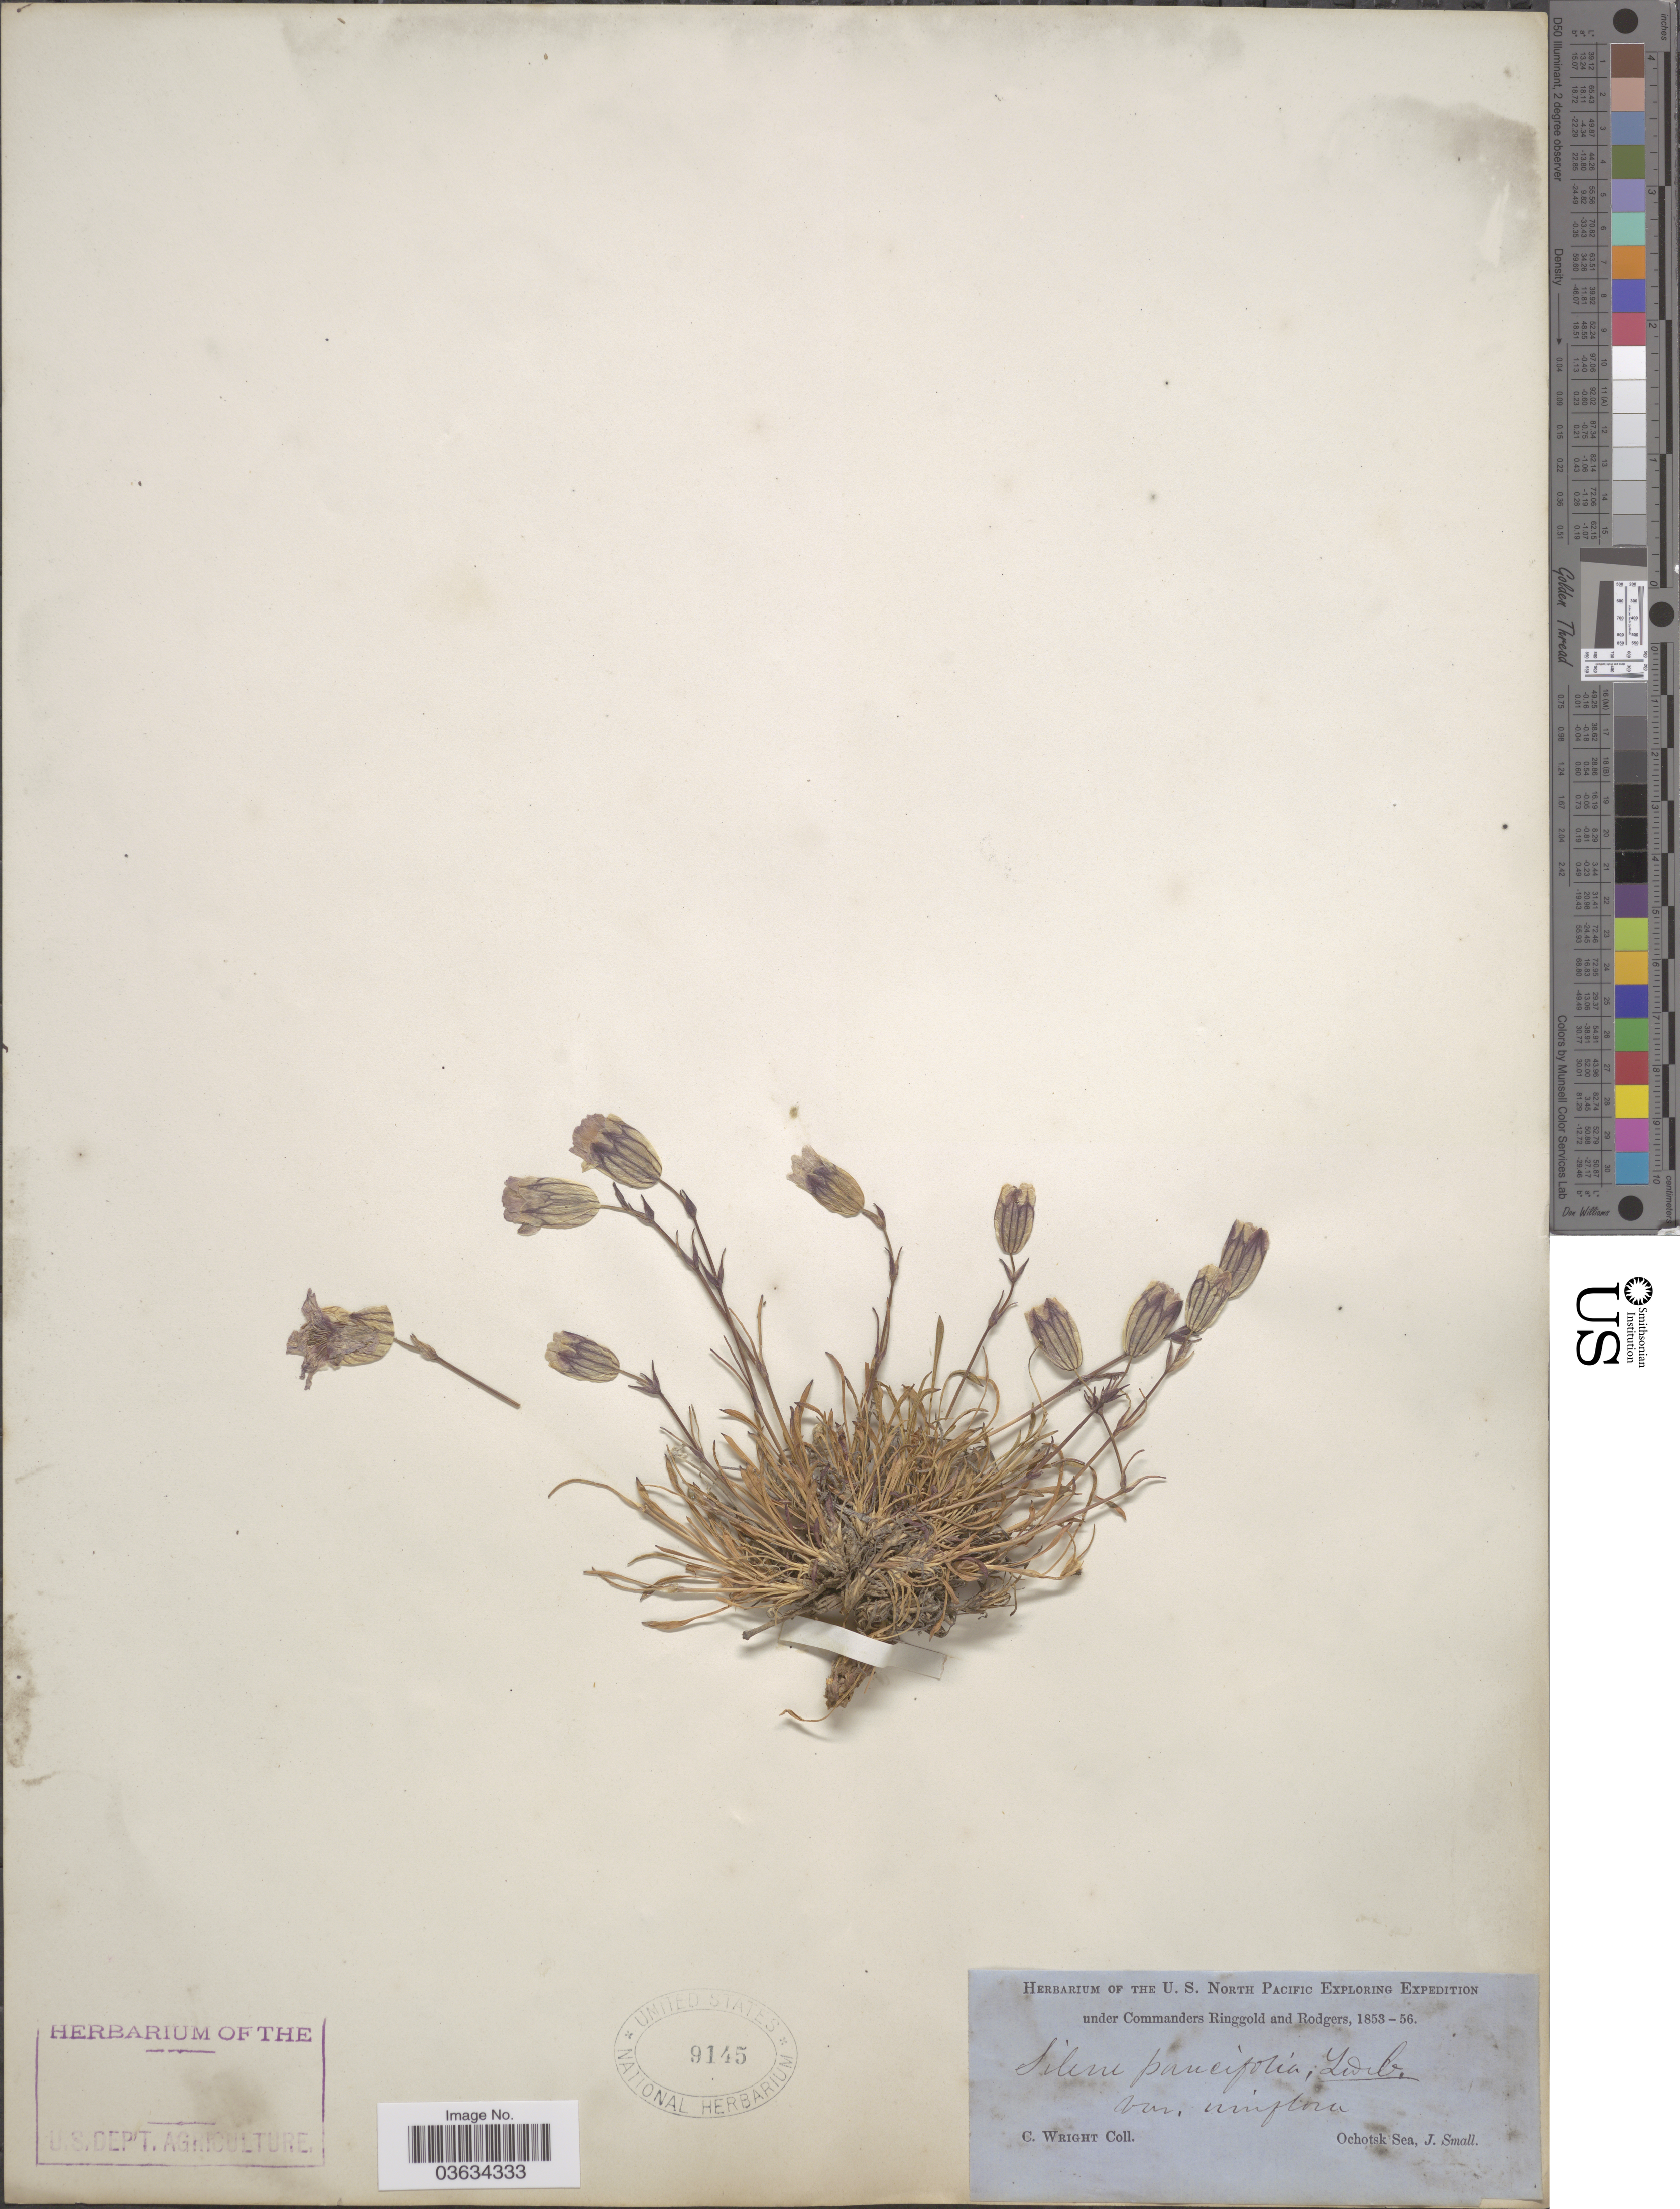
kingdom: Plantae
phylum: Tracheophyta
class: Magnoliopsida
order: Caryophyllales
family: Caryophyllaceae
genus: Silene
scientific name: Silene paucifolia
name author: Ledeb.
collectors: C. Wright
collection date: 1853/1856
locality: Ochotsk Sea.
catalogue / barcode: US 9145